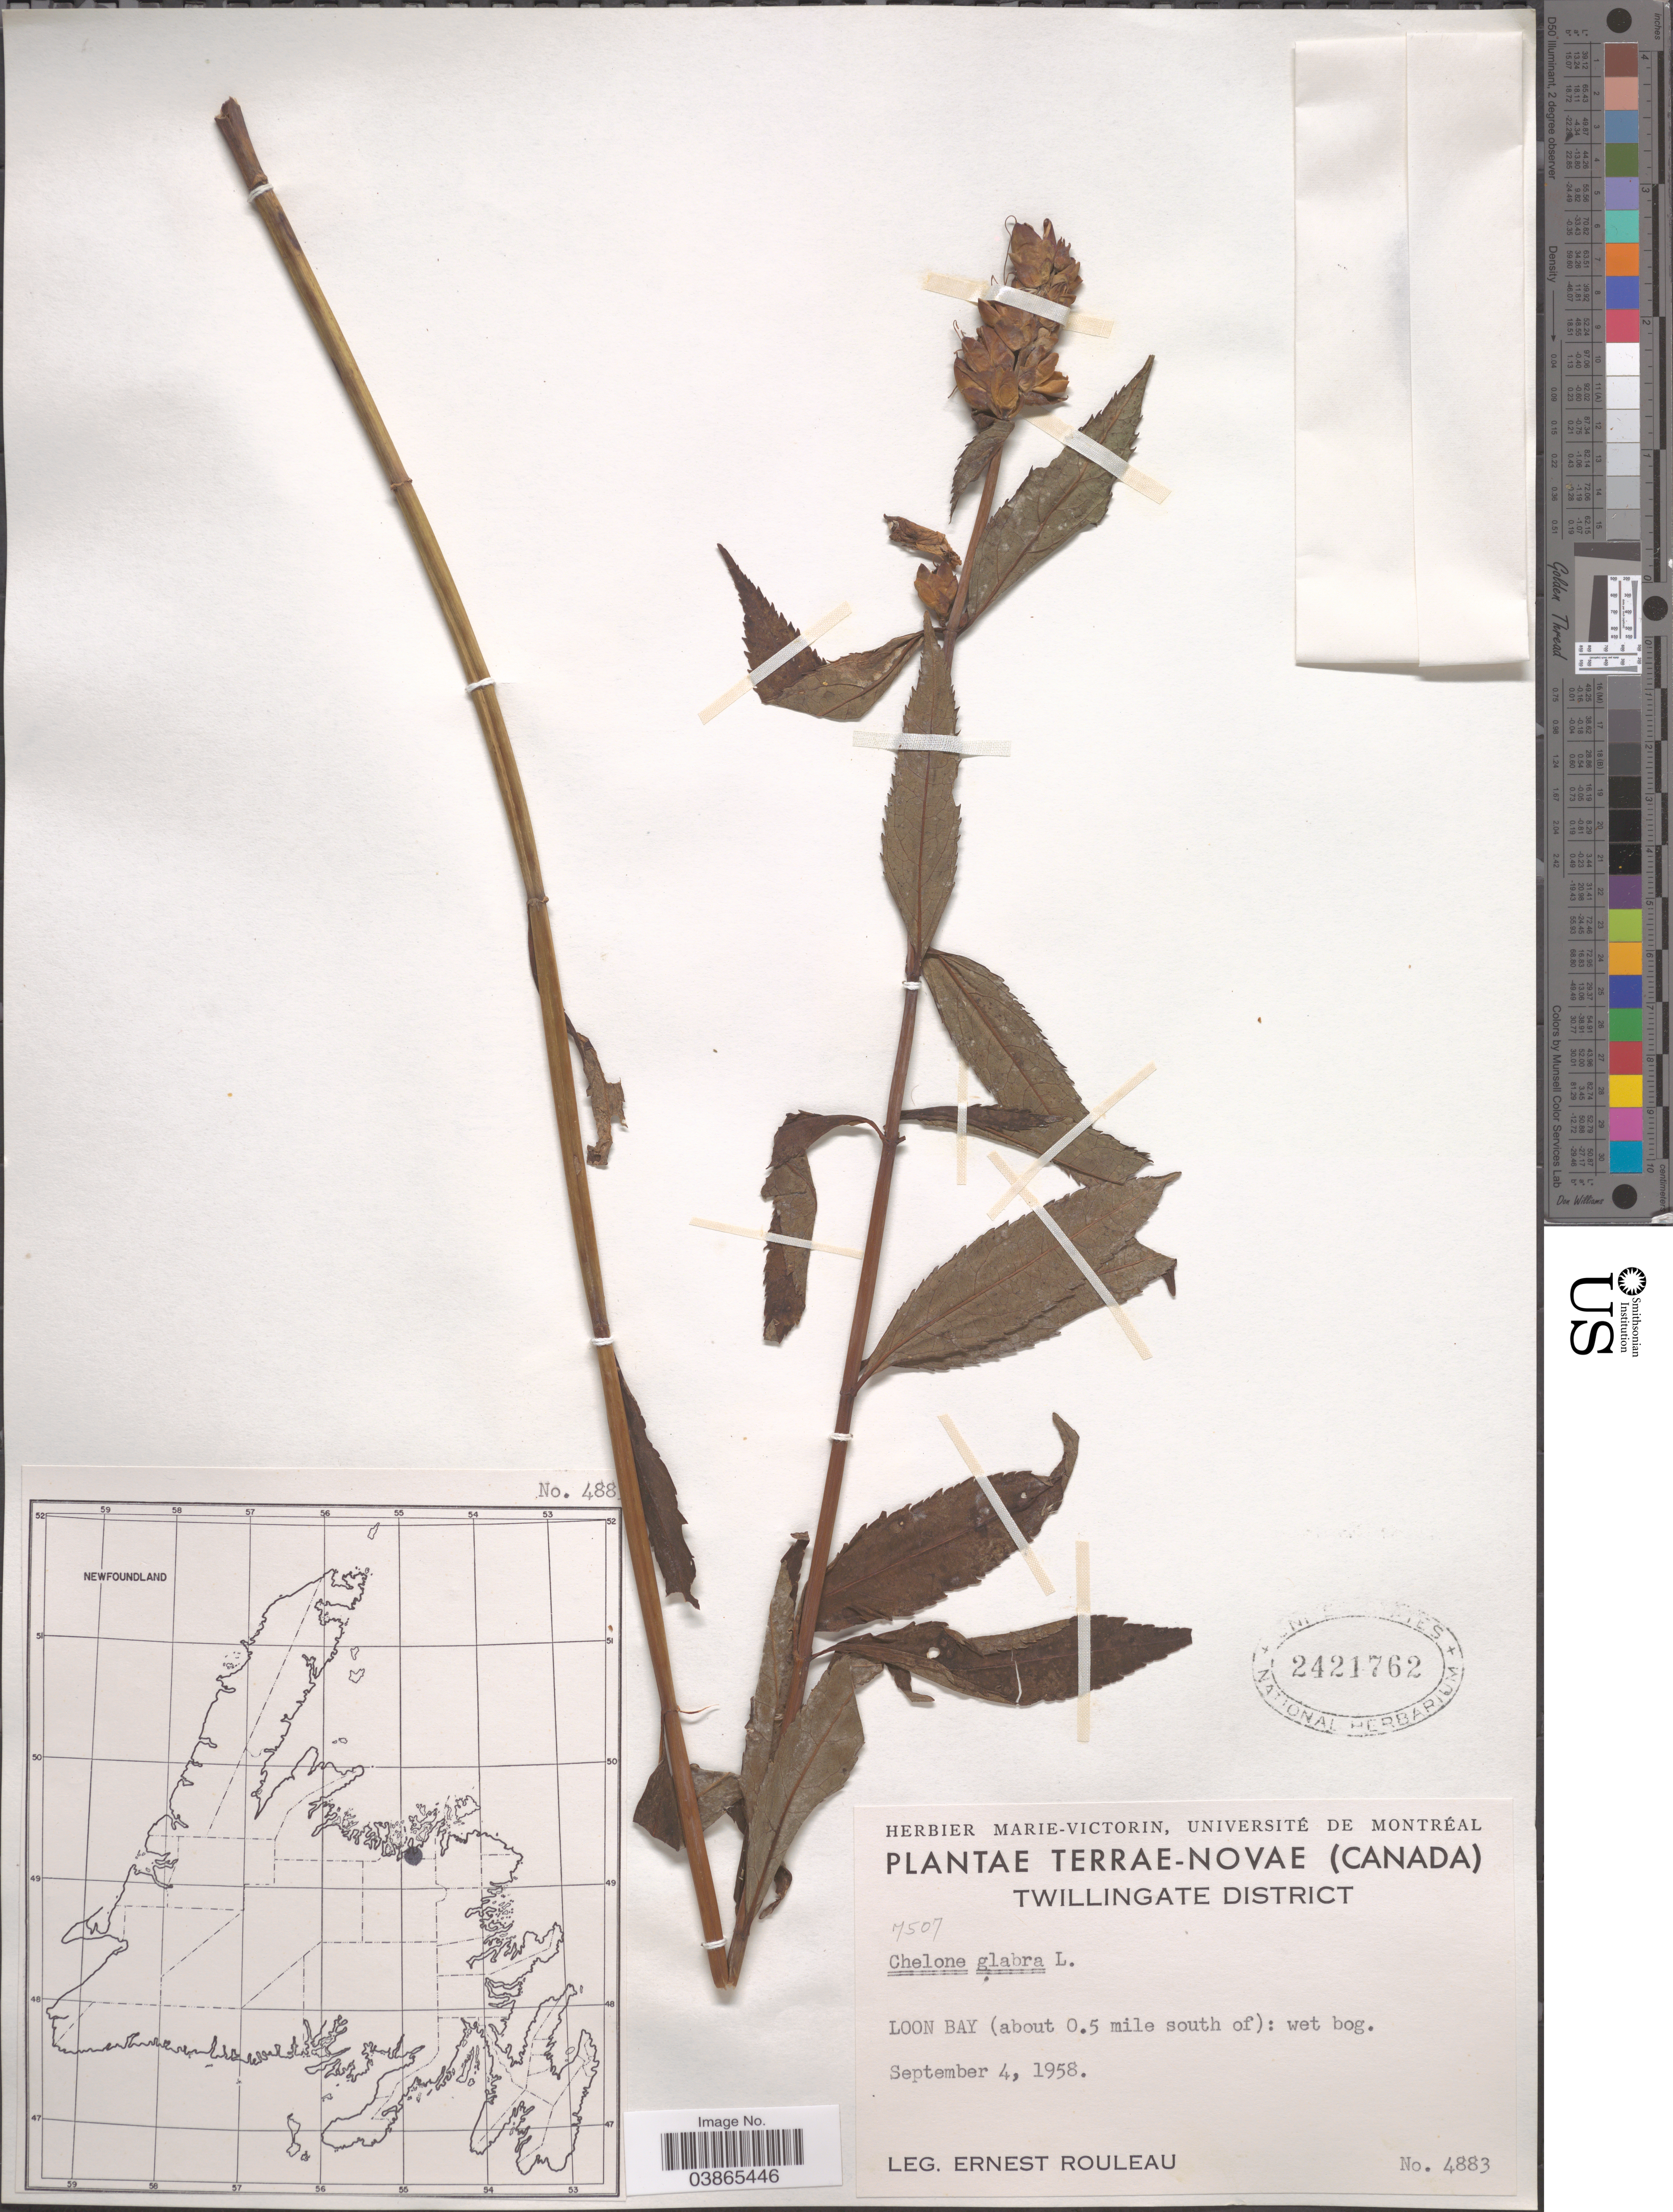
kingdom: Plantae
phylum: Tracheophyta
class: Magnoliopsida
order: Lamiales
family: Plantaginaceae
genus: Chelone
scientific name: Chelone glabra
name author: L.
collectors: J. Rouleau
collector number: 4883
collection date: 1958-09-04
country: Canada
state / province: Newfoundland and Labrador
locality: Terrae-Novae. Twillingate District. Loon Bay (about 0.5 mile south of): wet bog.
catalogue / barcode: US 2421762